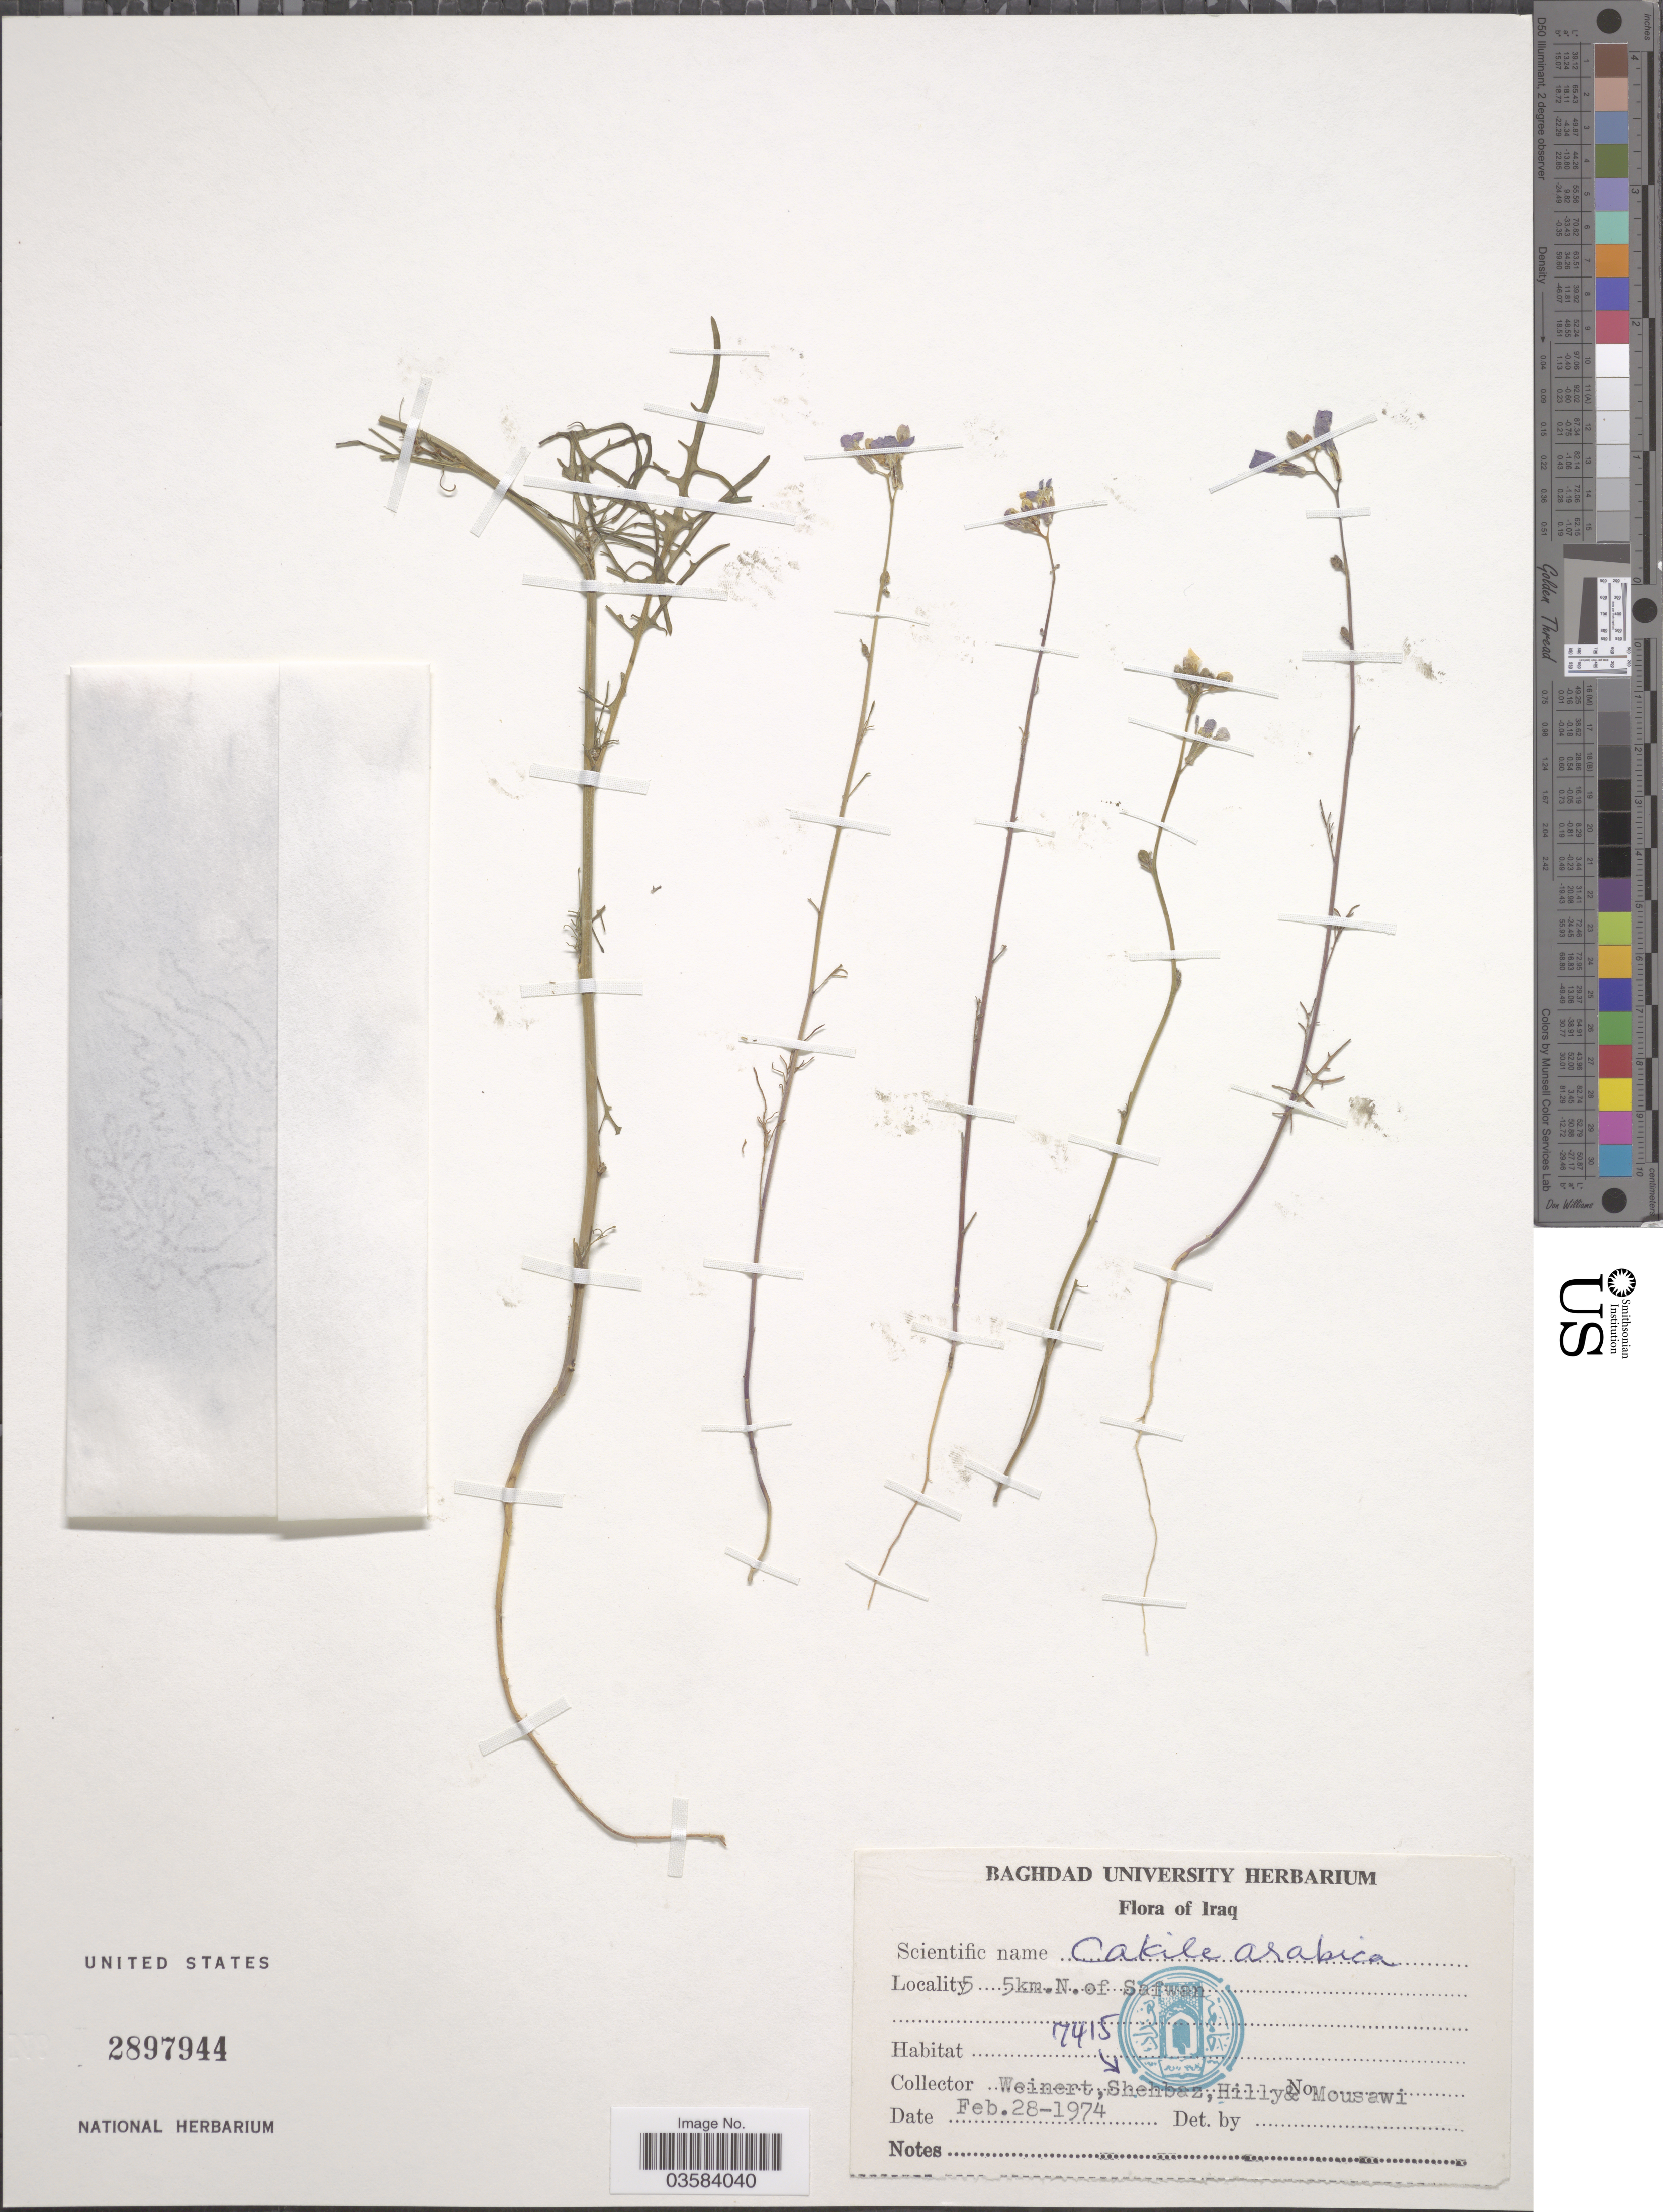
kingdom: Plantae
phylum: Tracheophyta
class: Magnoliopsida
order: Brassicales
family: Brassicaceae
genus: Cakile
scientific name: Cakile arabica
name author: Velen.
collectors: Weinert, --, Shehbaz, Hilly & Mousawi, --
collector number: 7415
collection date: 1974-02-28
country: Iraq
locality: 5 [unsure placement] 5km.N.of Safwan.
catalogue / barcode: US 2897944